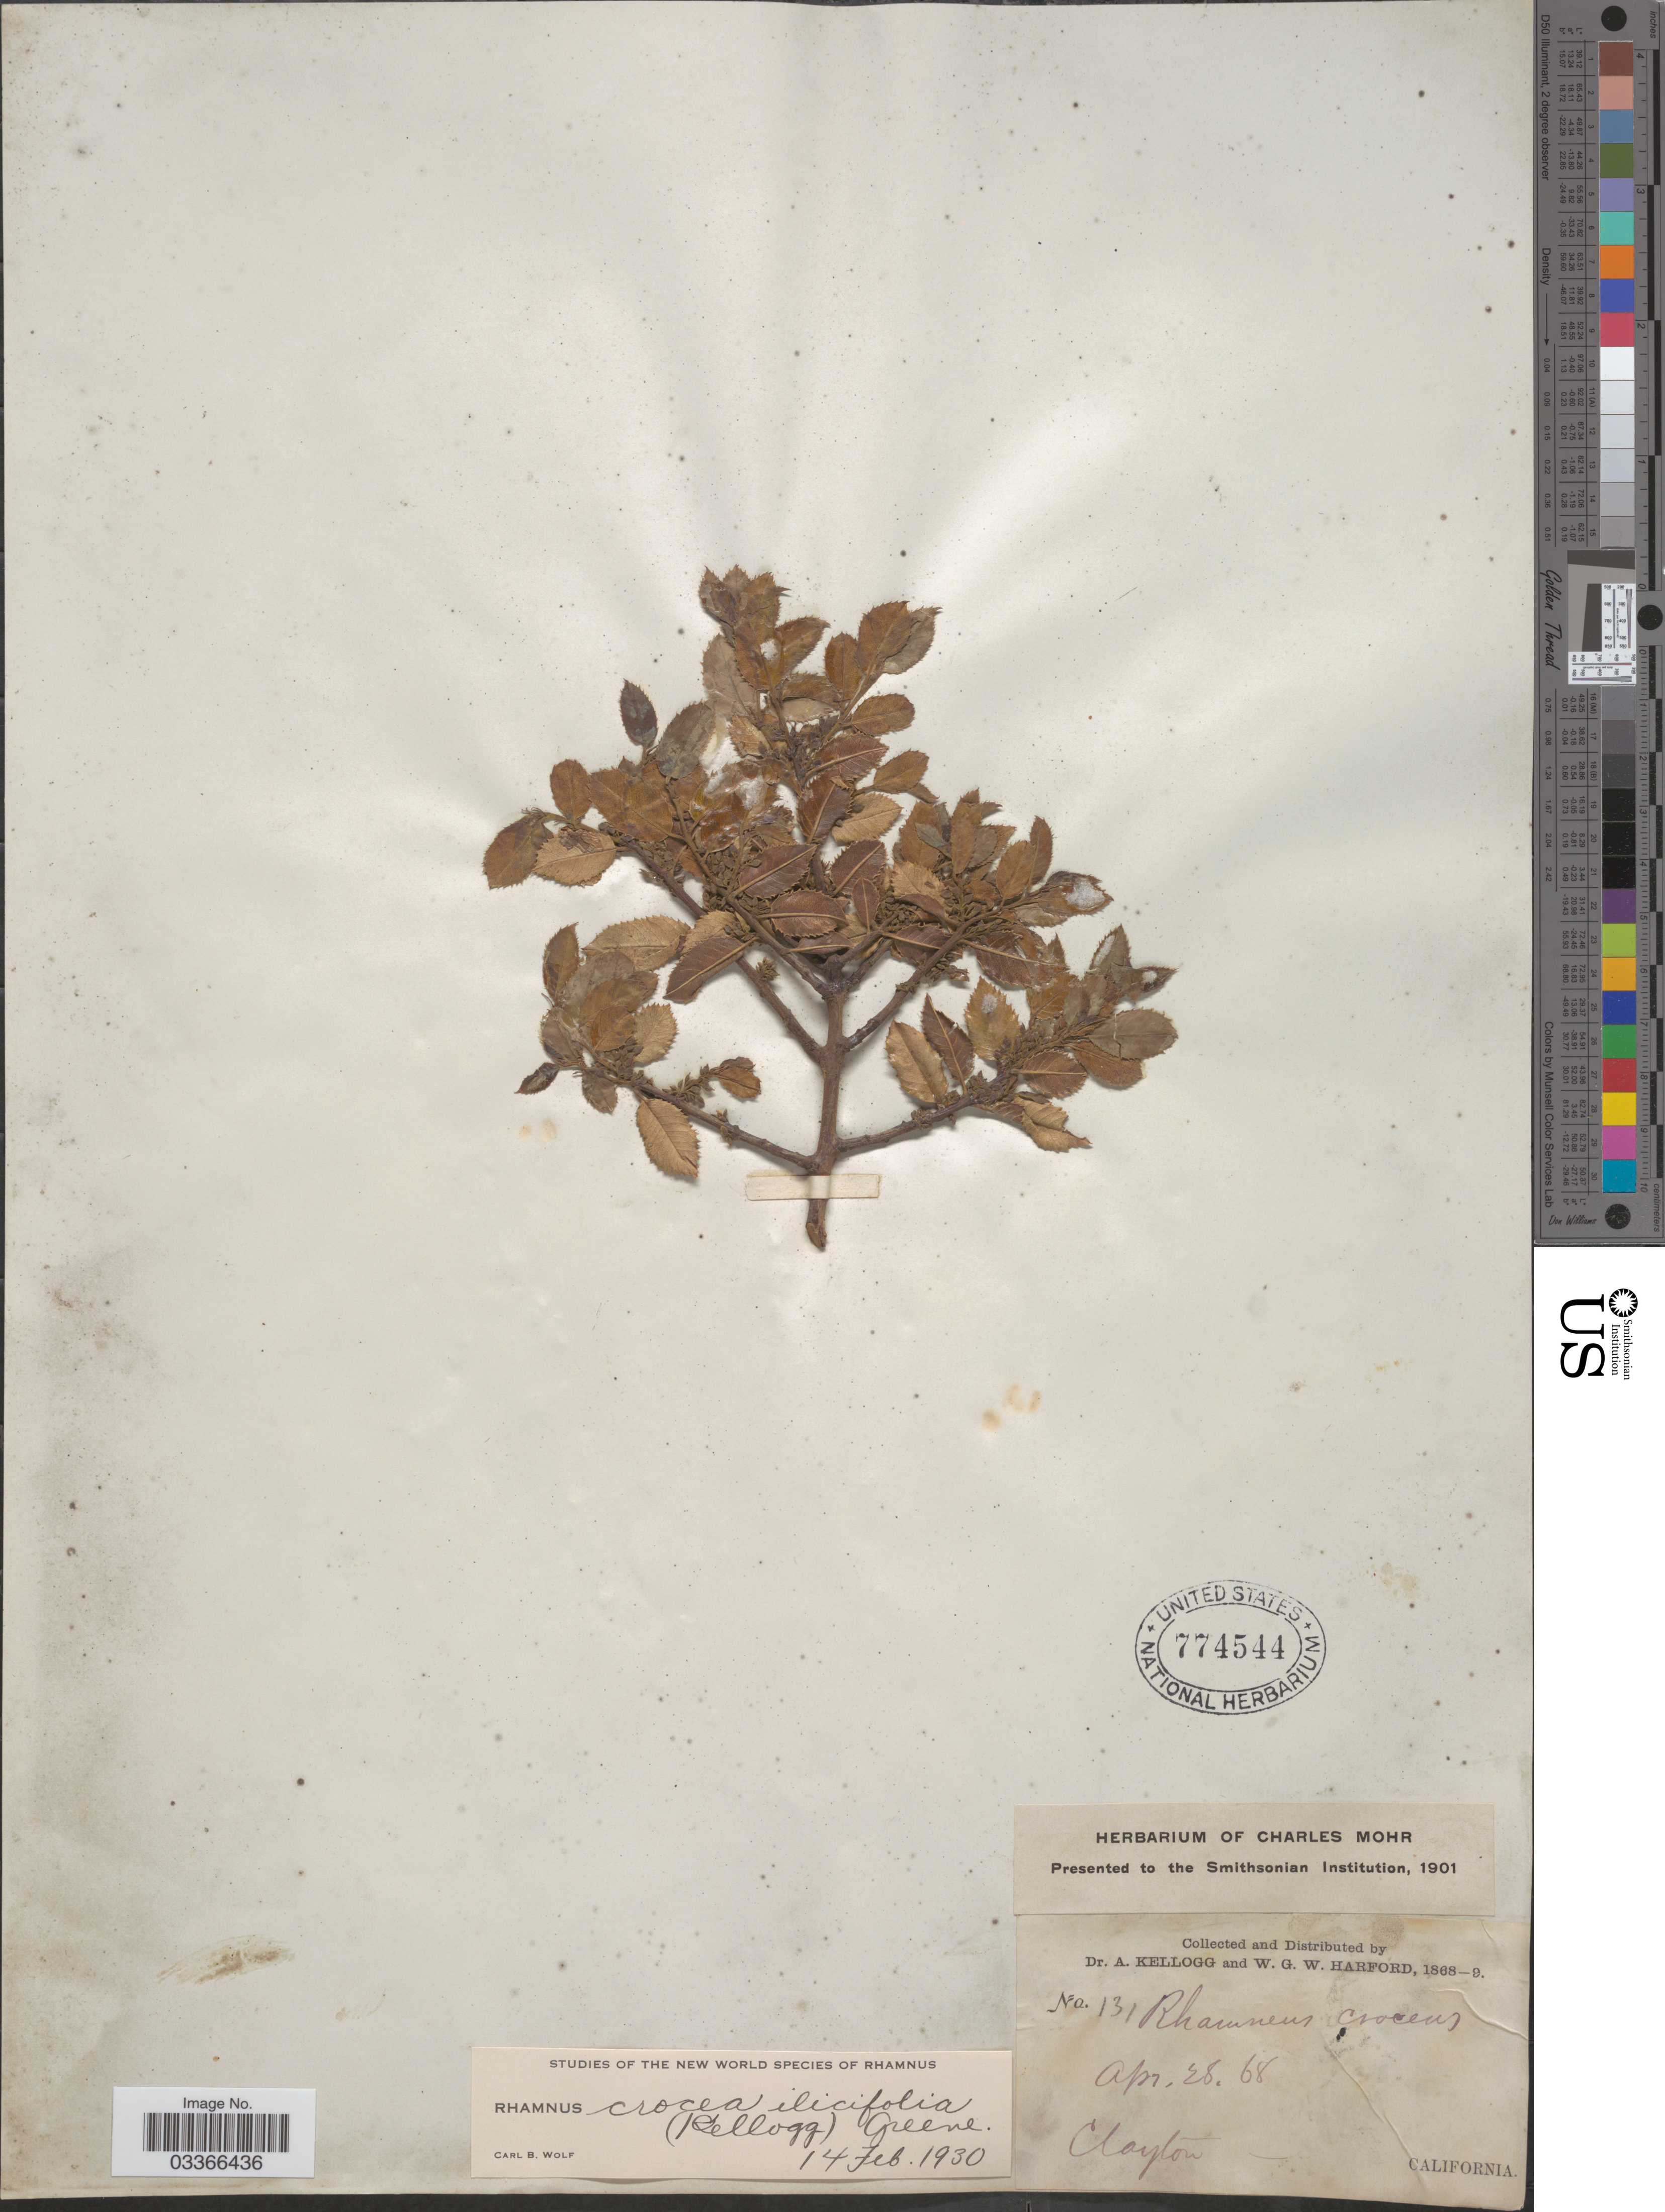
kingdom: Plantae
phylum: Tracheophyta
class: Magnoliopsida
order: Rosales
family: Rhamnaceae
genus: Rhamnus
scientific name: Rhamnus crocea var. ilicifolia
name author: (Kellogg) Greene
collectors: A. Kellogg & W. G. W. Harford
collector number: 131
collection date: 1868-04-28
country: United States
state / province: California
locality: Clayton.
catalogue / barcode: US 774544